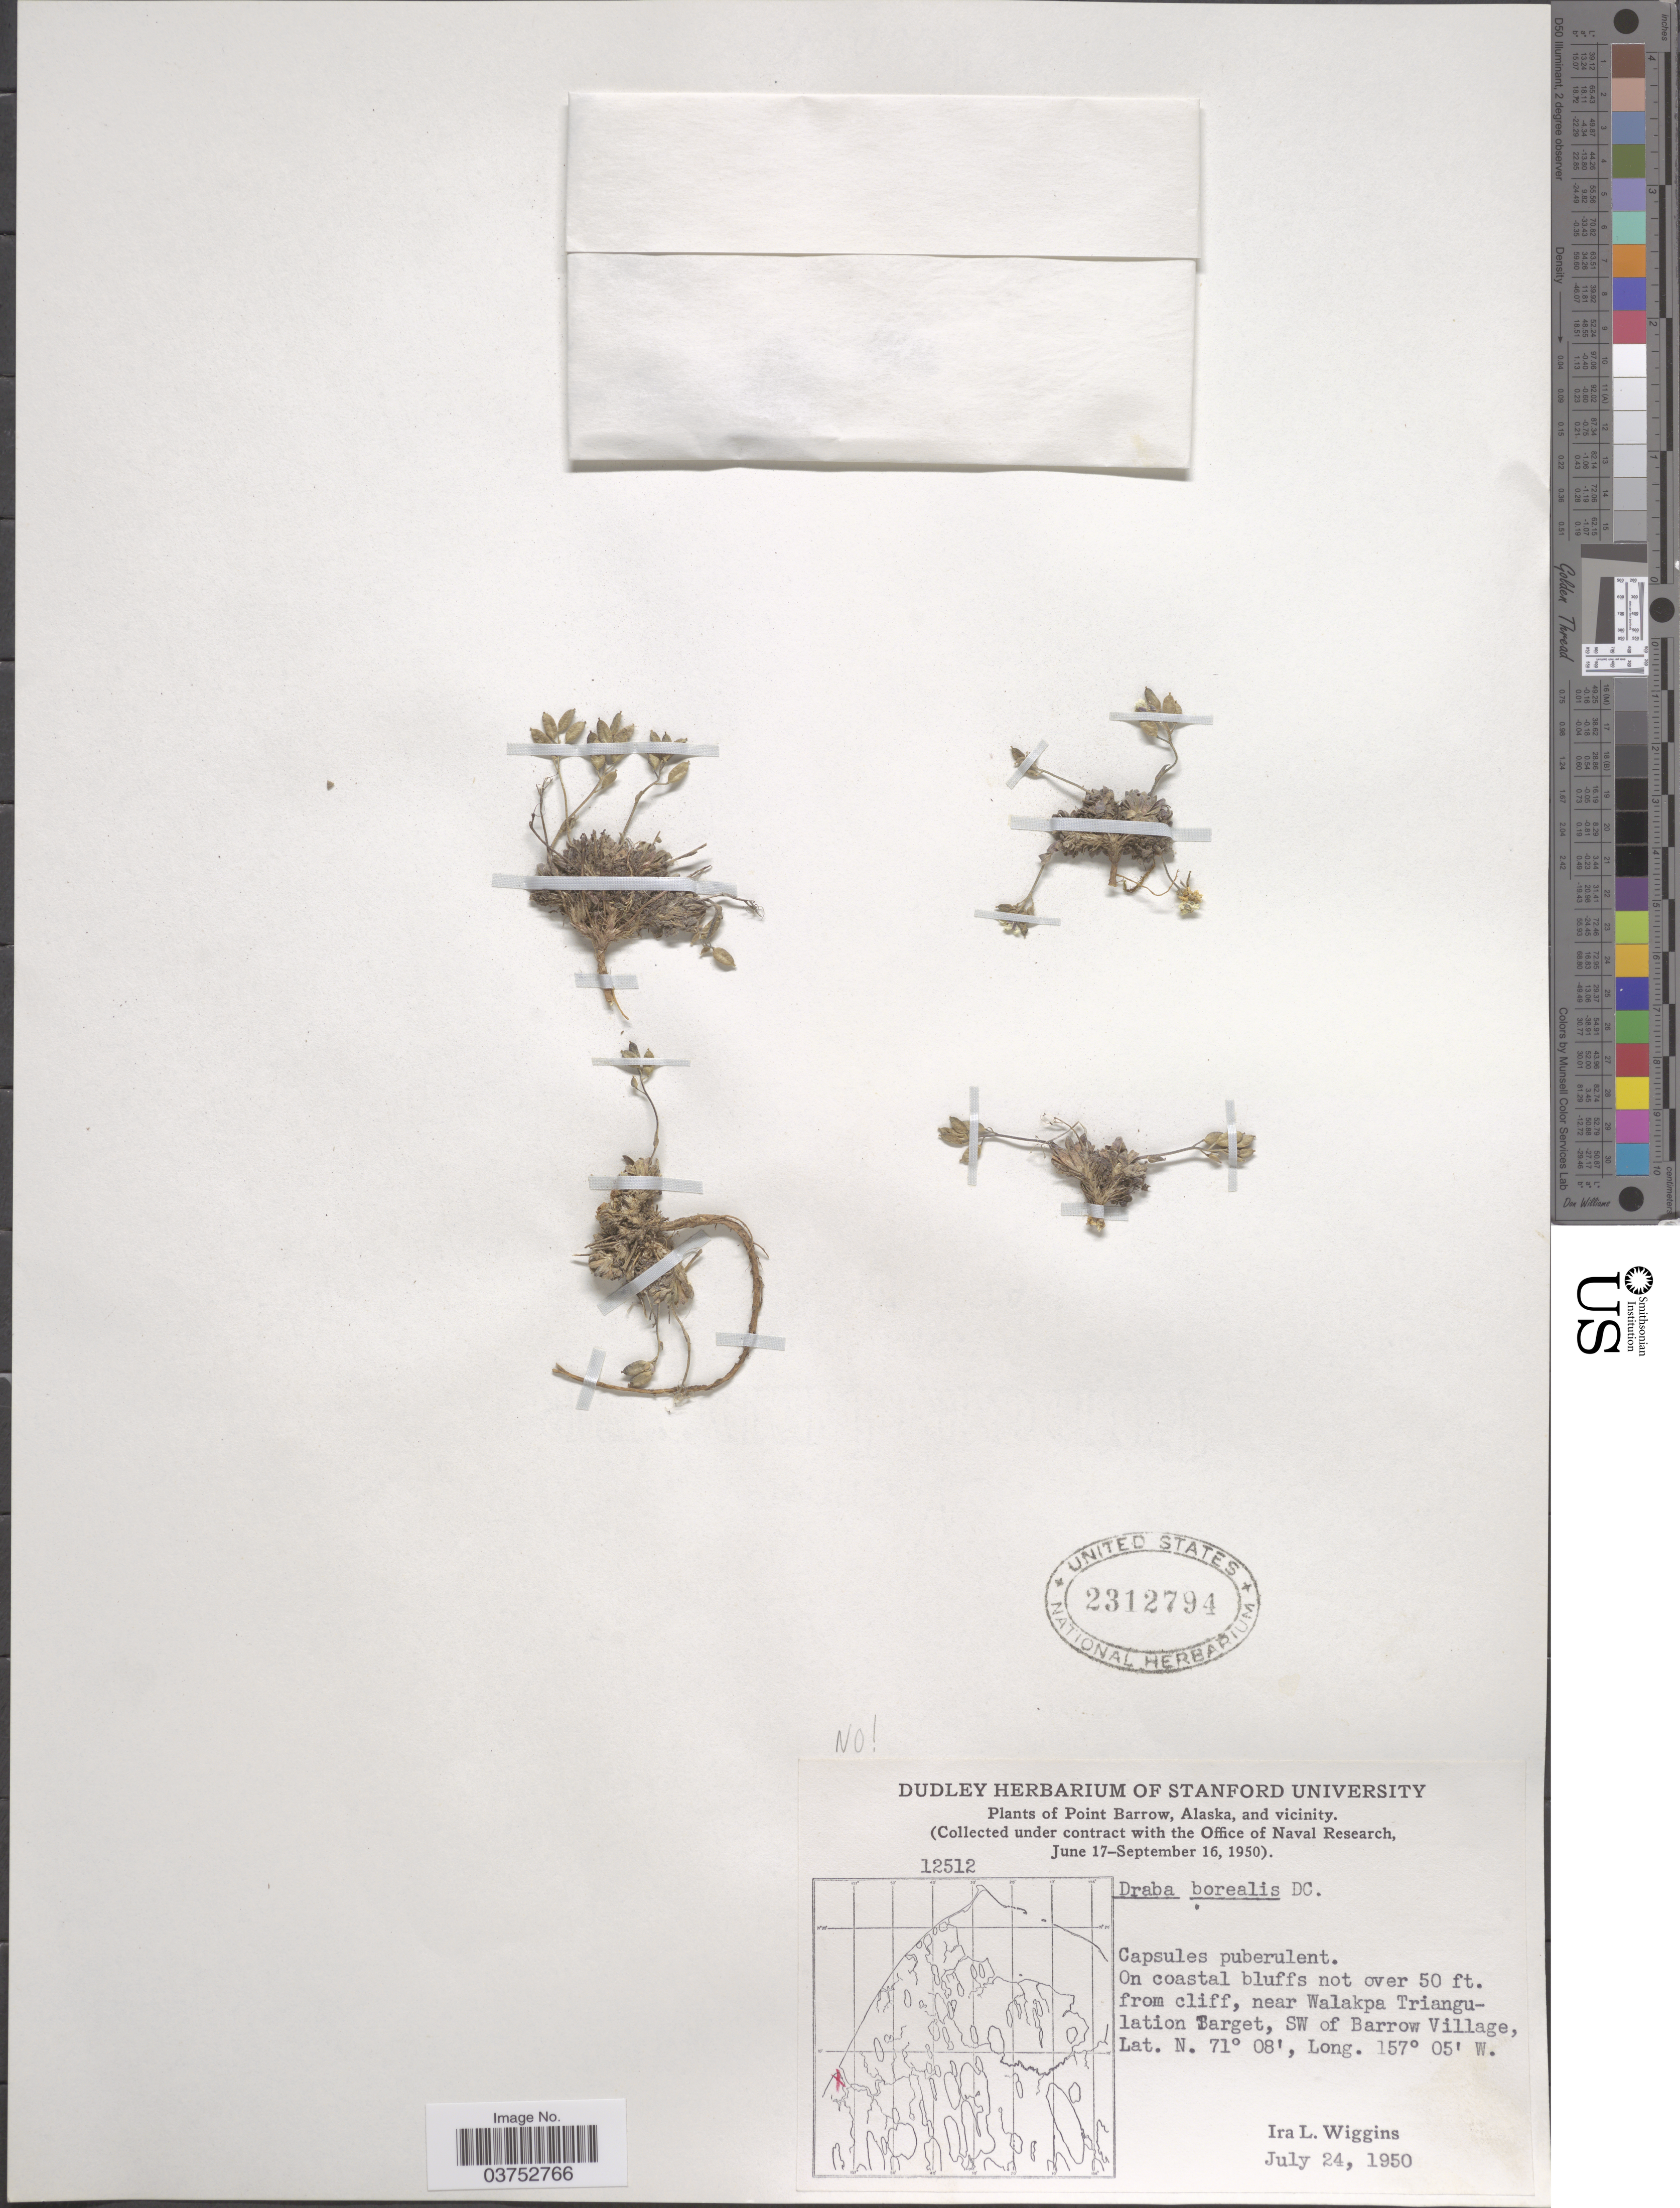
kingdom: Plantae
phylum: Tracheophyta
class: Magnoliopsida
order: Brassicales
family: Brassicaceae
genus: Draba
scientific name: Draba sp.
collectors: I. L. Wiggins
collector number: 12512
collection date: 1950-07-24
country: United States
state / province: Alaska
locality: Point Barrow, Alaska, and vicinity. On coastal bluffs, near Walakpa Triangulation Target, SW of Barrow Village.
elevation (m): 15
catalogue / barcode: US 2312794